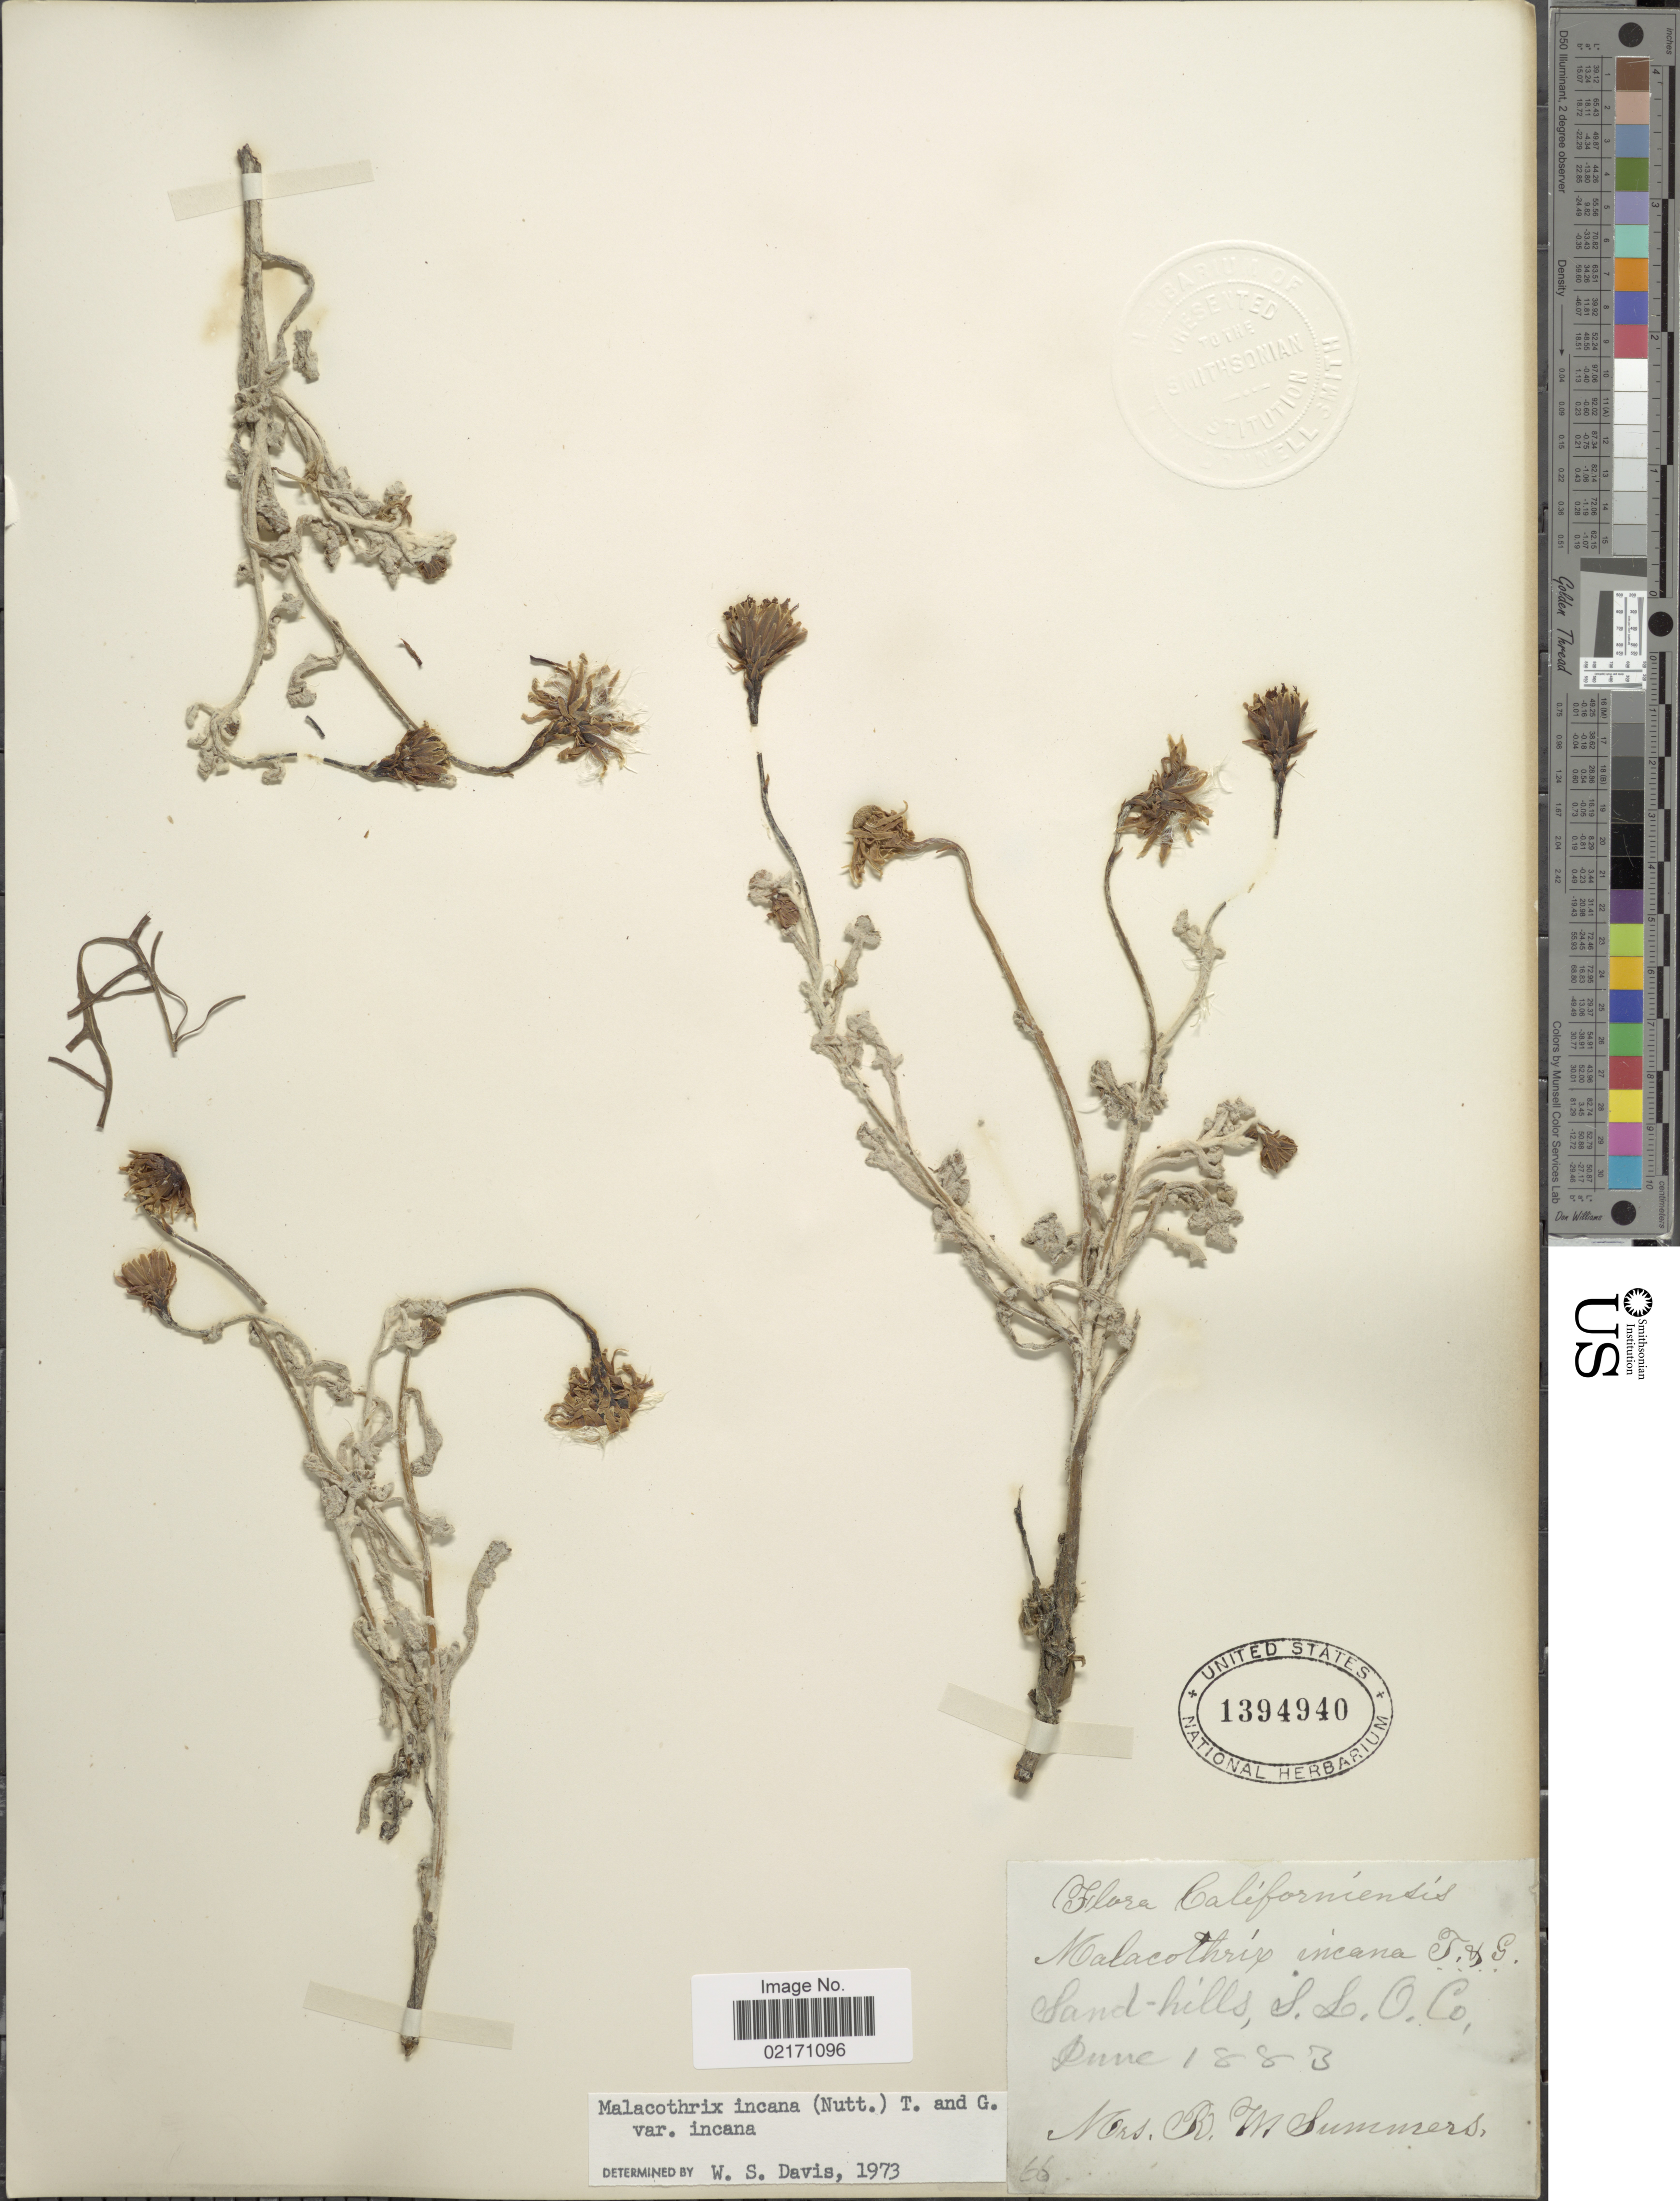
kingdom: Plantae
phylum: Tracheophyta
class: Magnoliopsida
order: Asterales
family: Asteraceae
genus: Malacothrix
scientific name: Malacothrix incana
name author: (Nutt.) Torr. & A. Gray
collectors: R. Summers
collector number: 66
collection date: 1883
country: United States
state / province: California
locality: S. L. O. Co, Dune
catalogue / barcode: US 1394940